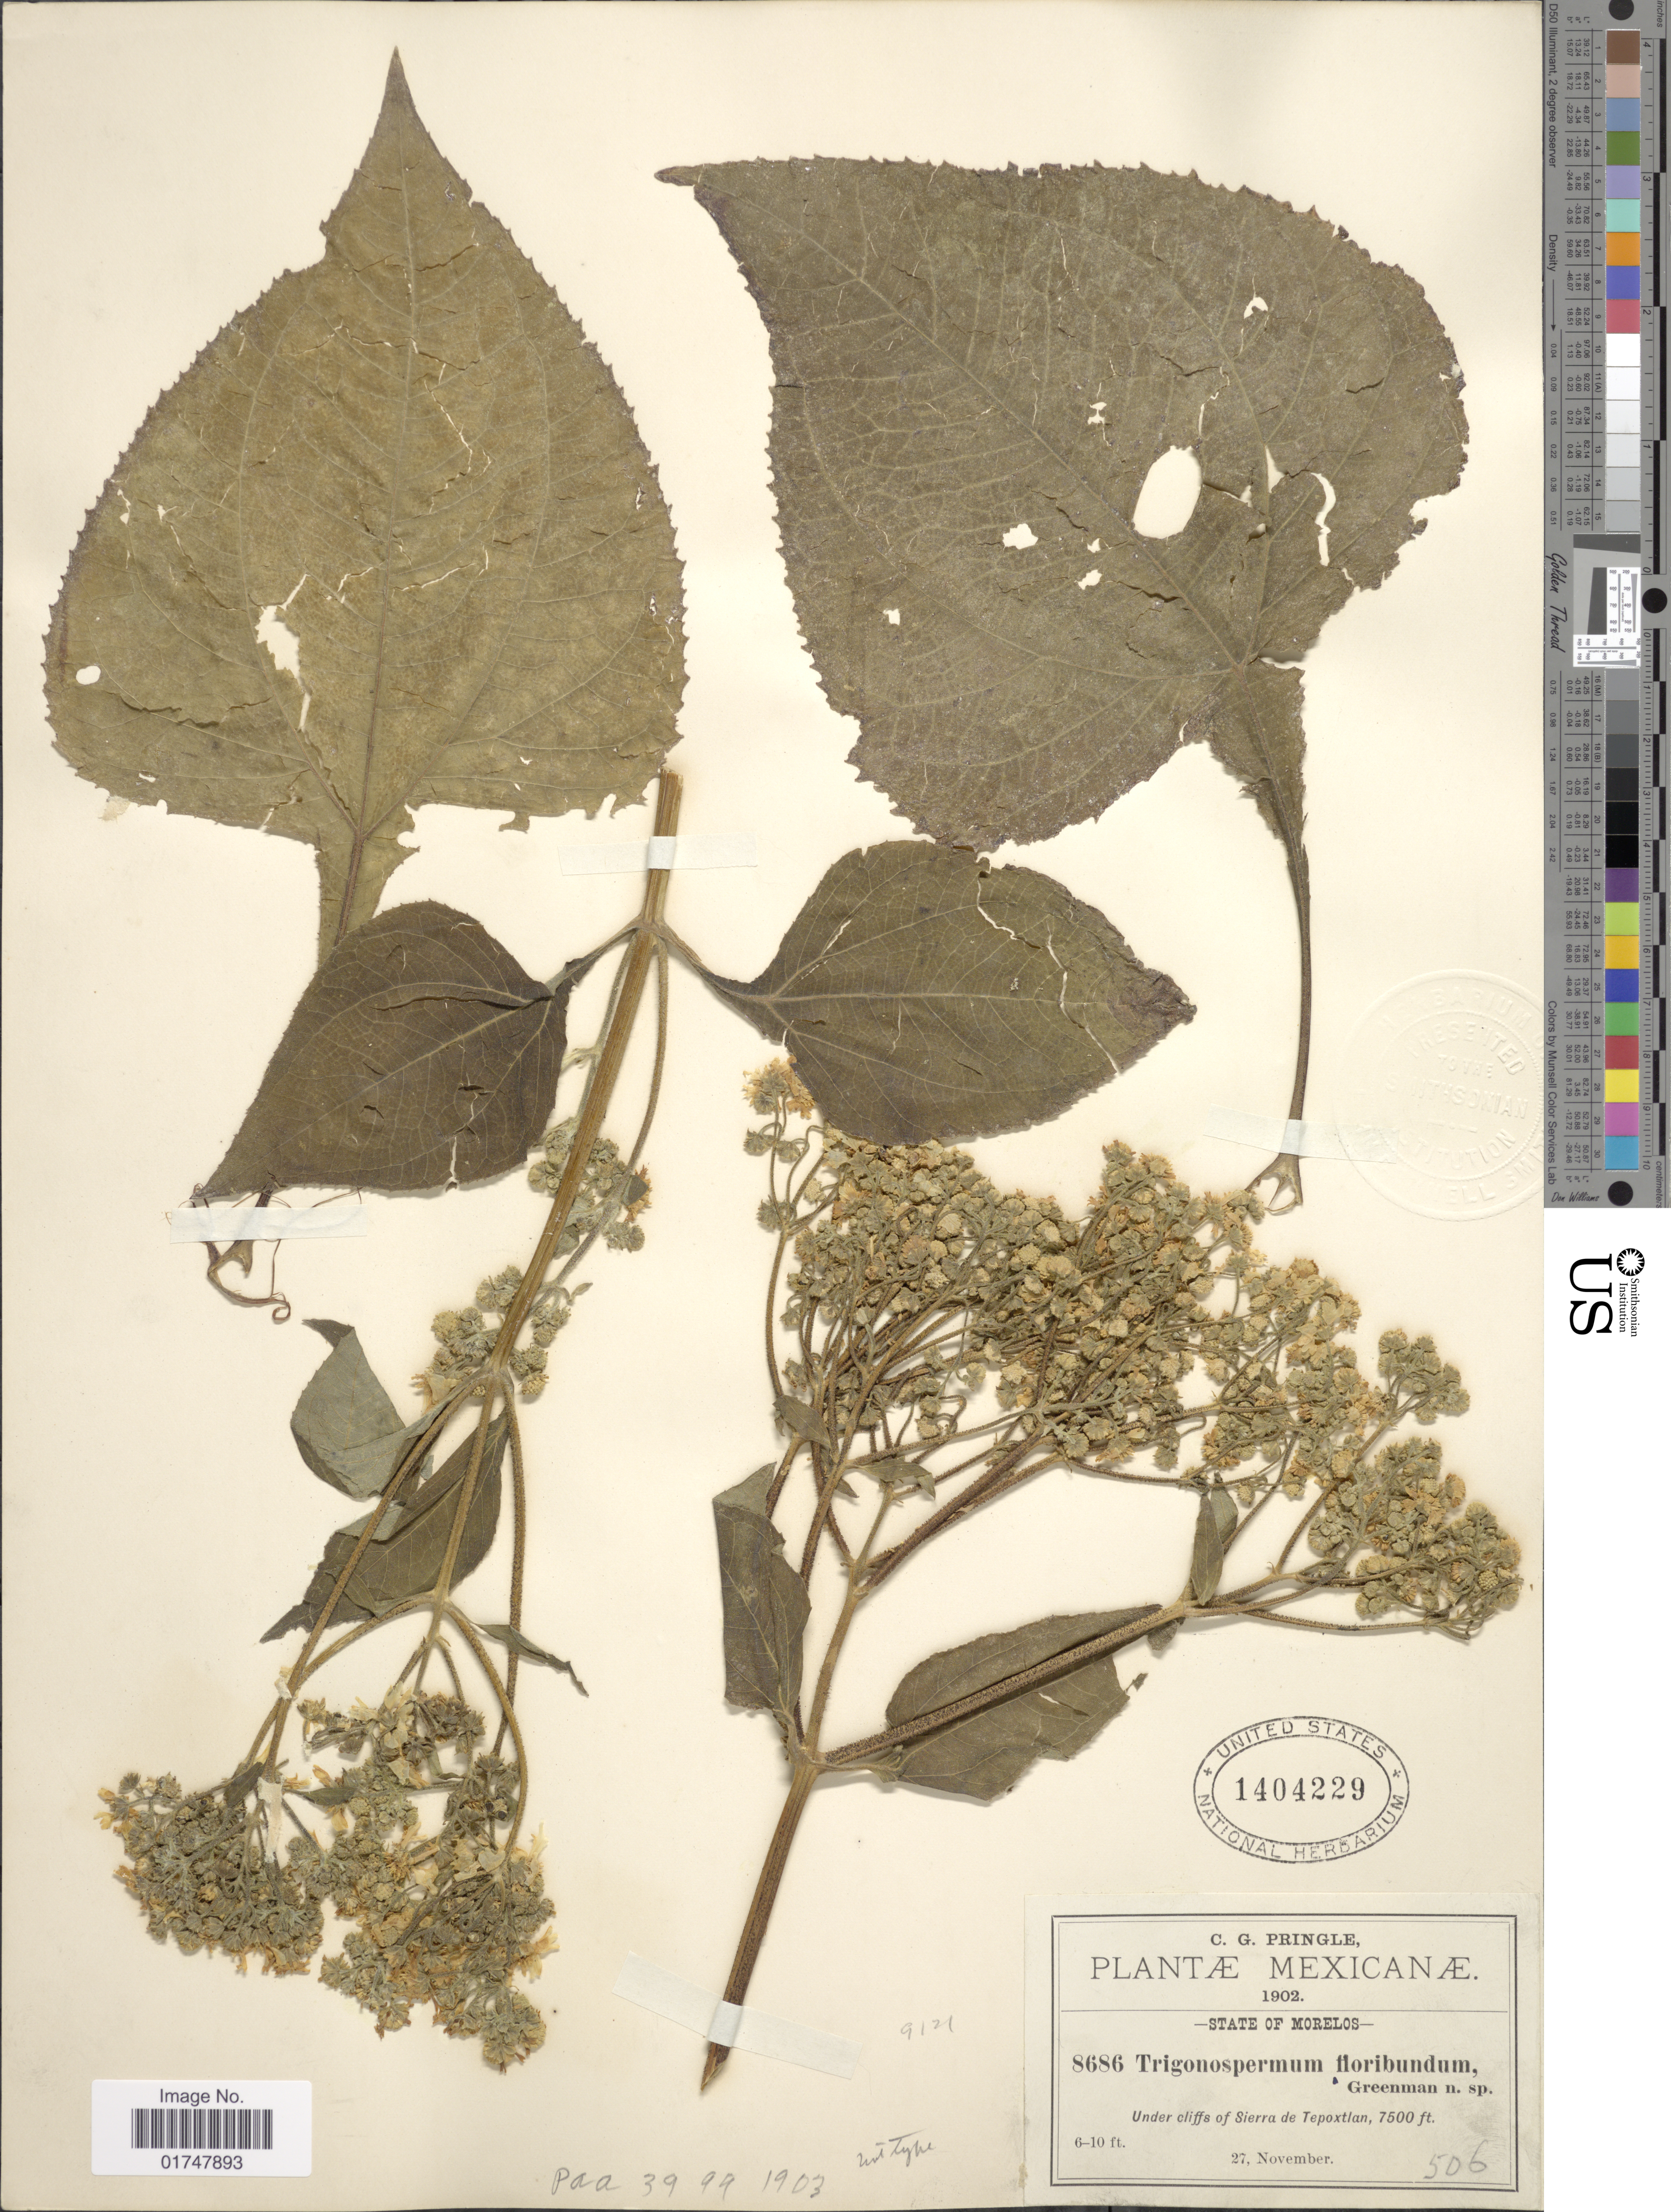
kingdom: Plantae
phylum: Tracheophyta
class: Magnoliopsida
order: Asterales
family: Asteraceae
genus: Trigonospermum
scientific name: Trigonospermum floribundum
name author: Greenm.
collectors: C. G. Pringle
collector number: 506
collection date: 1902-11-27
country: Mexico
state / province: Morelos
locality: Under cliffs of Sierra de Tepoxtlan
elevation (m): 2286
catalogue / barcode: US 1404229